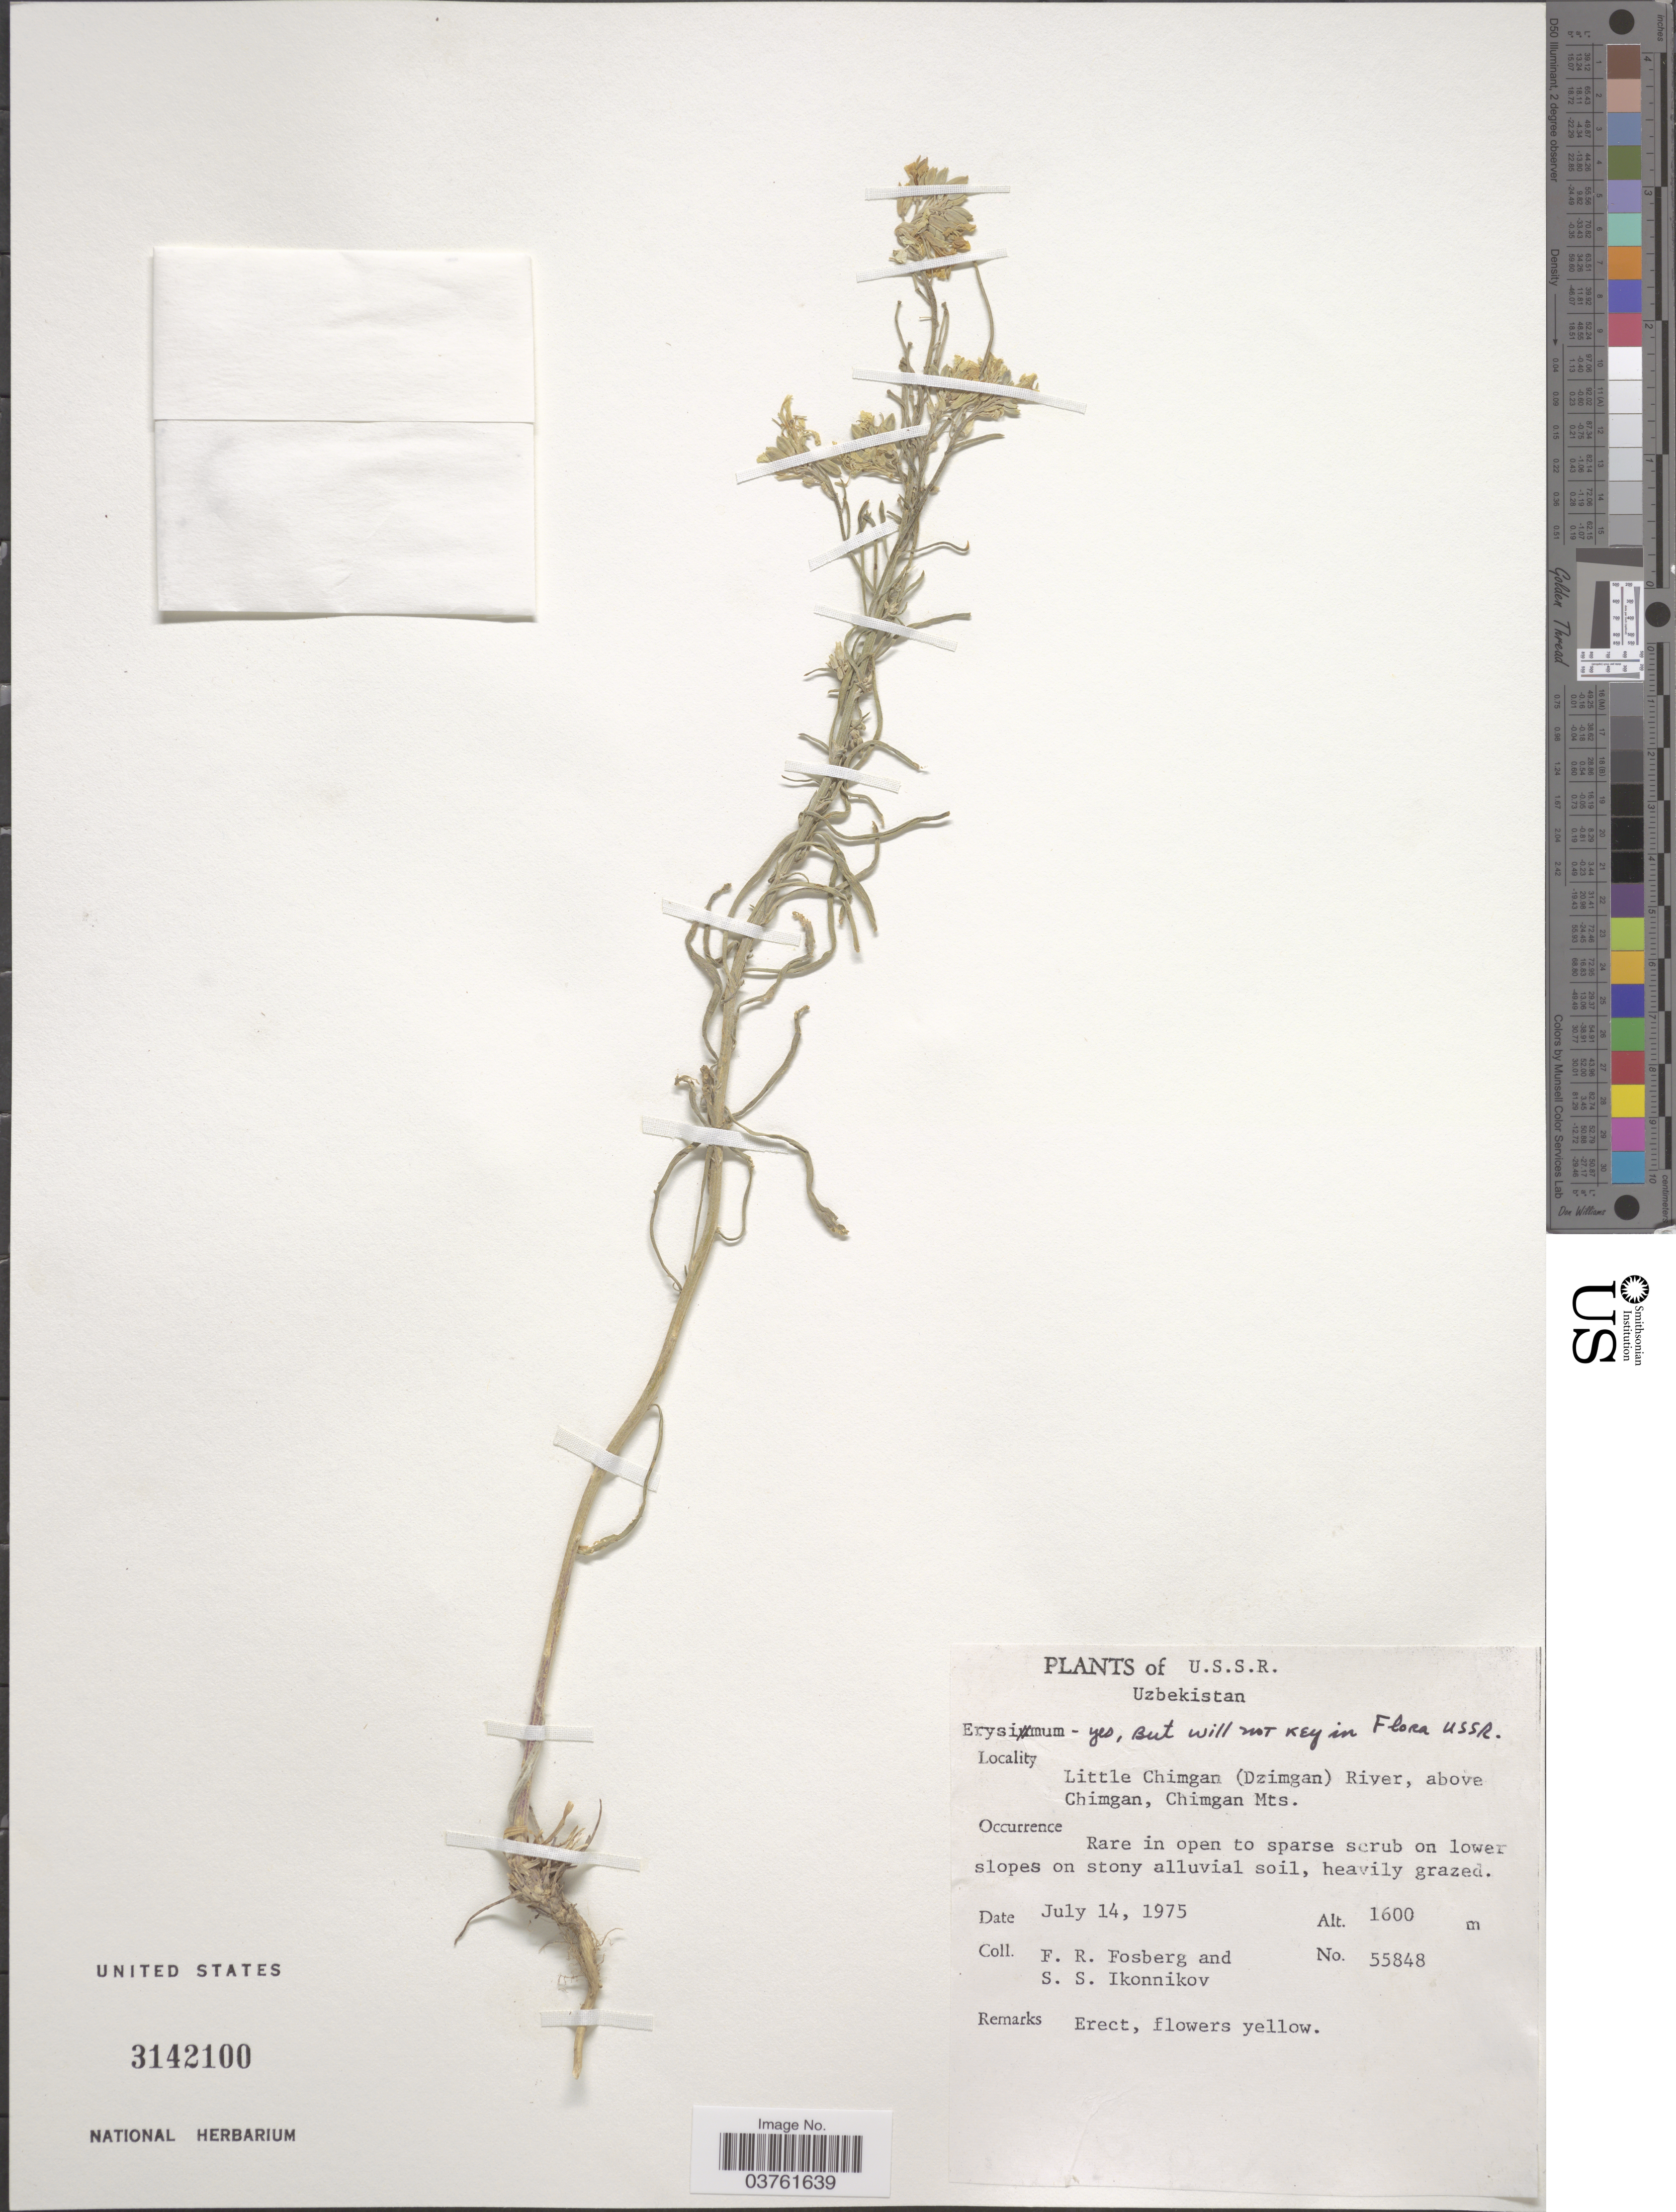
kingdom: Plantae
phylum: Tracheophyta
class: Magnoliopsida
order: Brassicales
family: Brassicaceae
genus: Erysimum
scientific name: Erysimum sp.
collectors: F. R. Fosberg & S. Ikonnikov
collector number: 55848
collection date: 1975-07-14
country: Uzbekistan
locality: Little Chimgan( Dzimgan) River above Ghimgan, Chimgan Mts.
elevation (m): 1600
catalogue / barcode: US 3142100